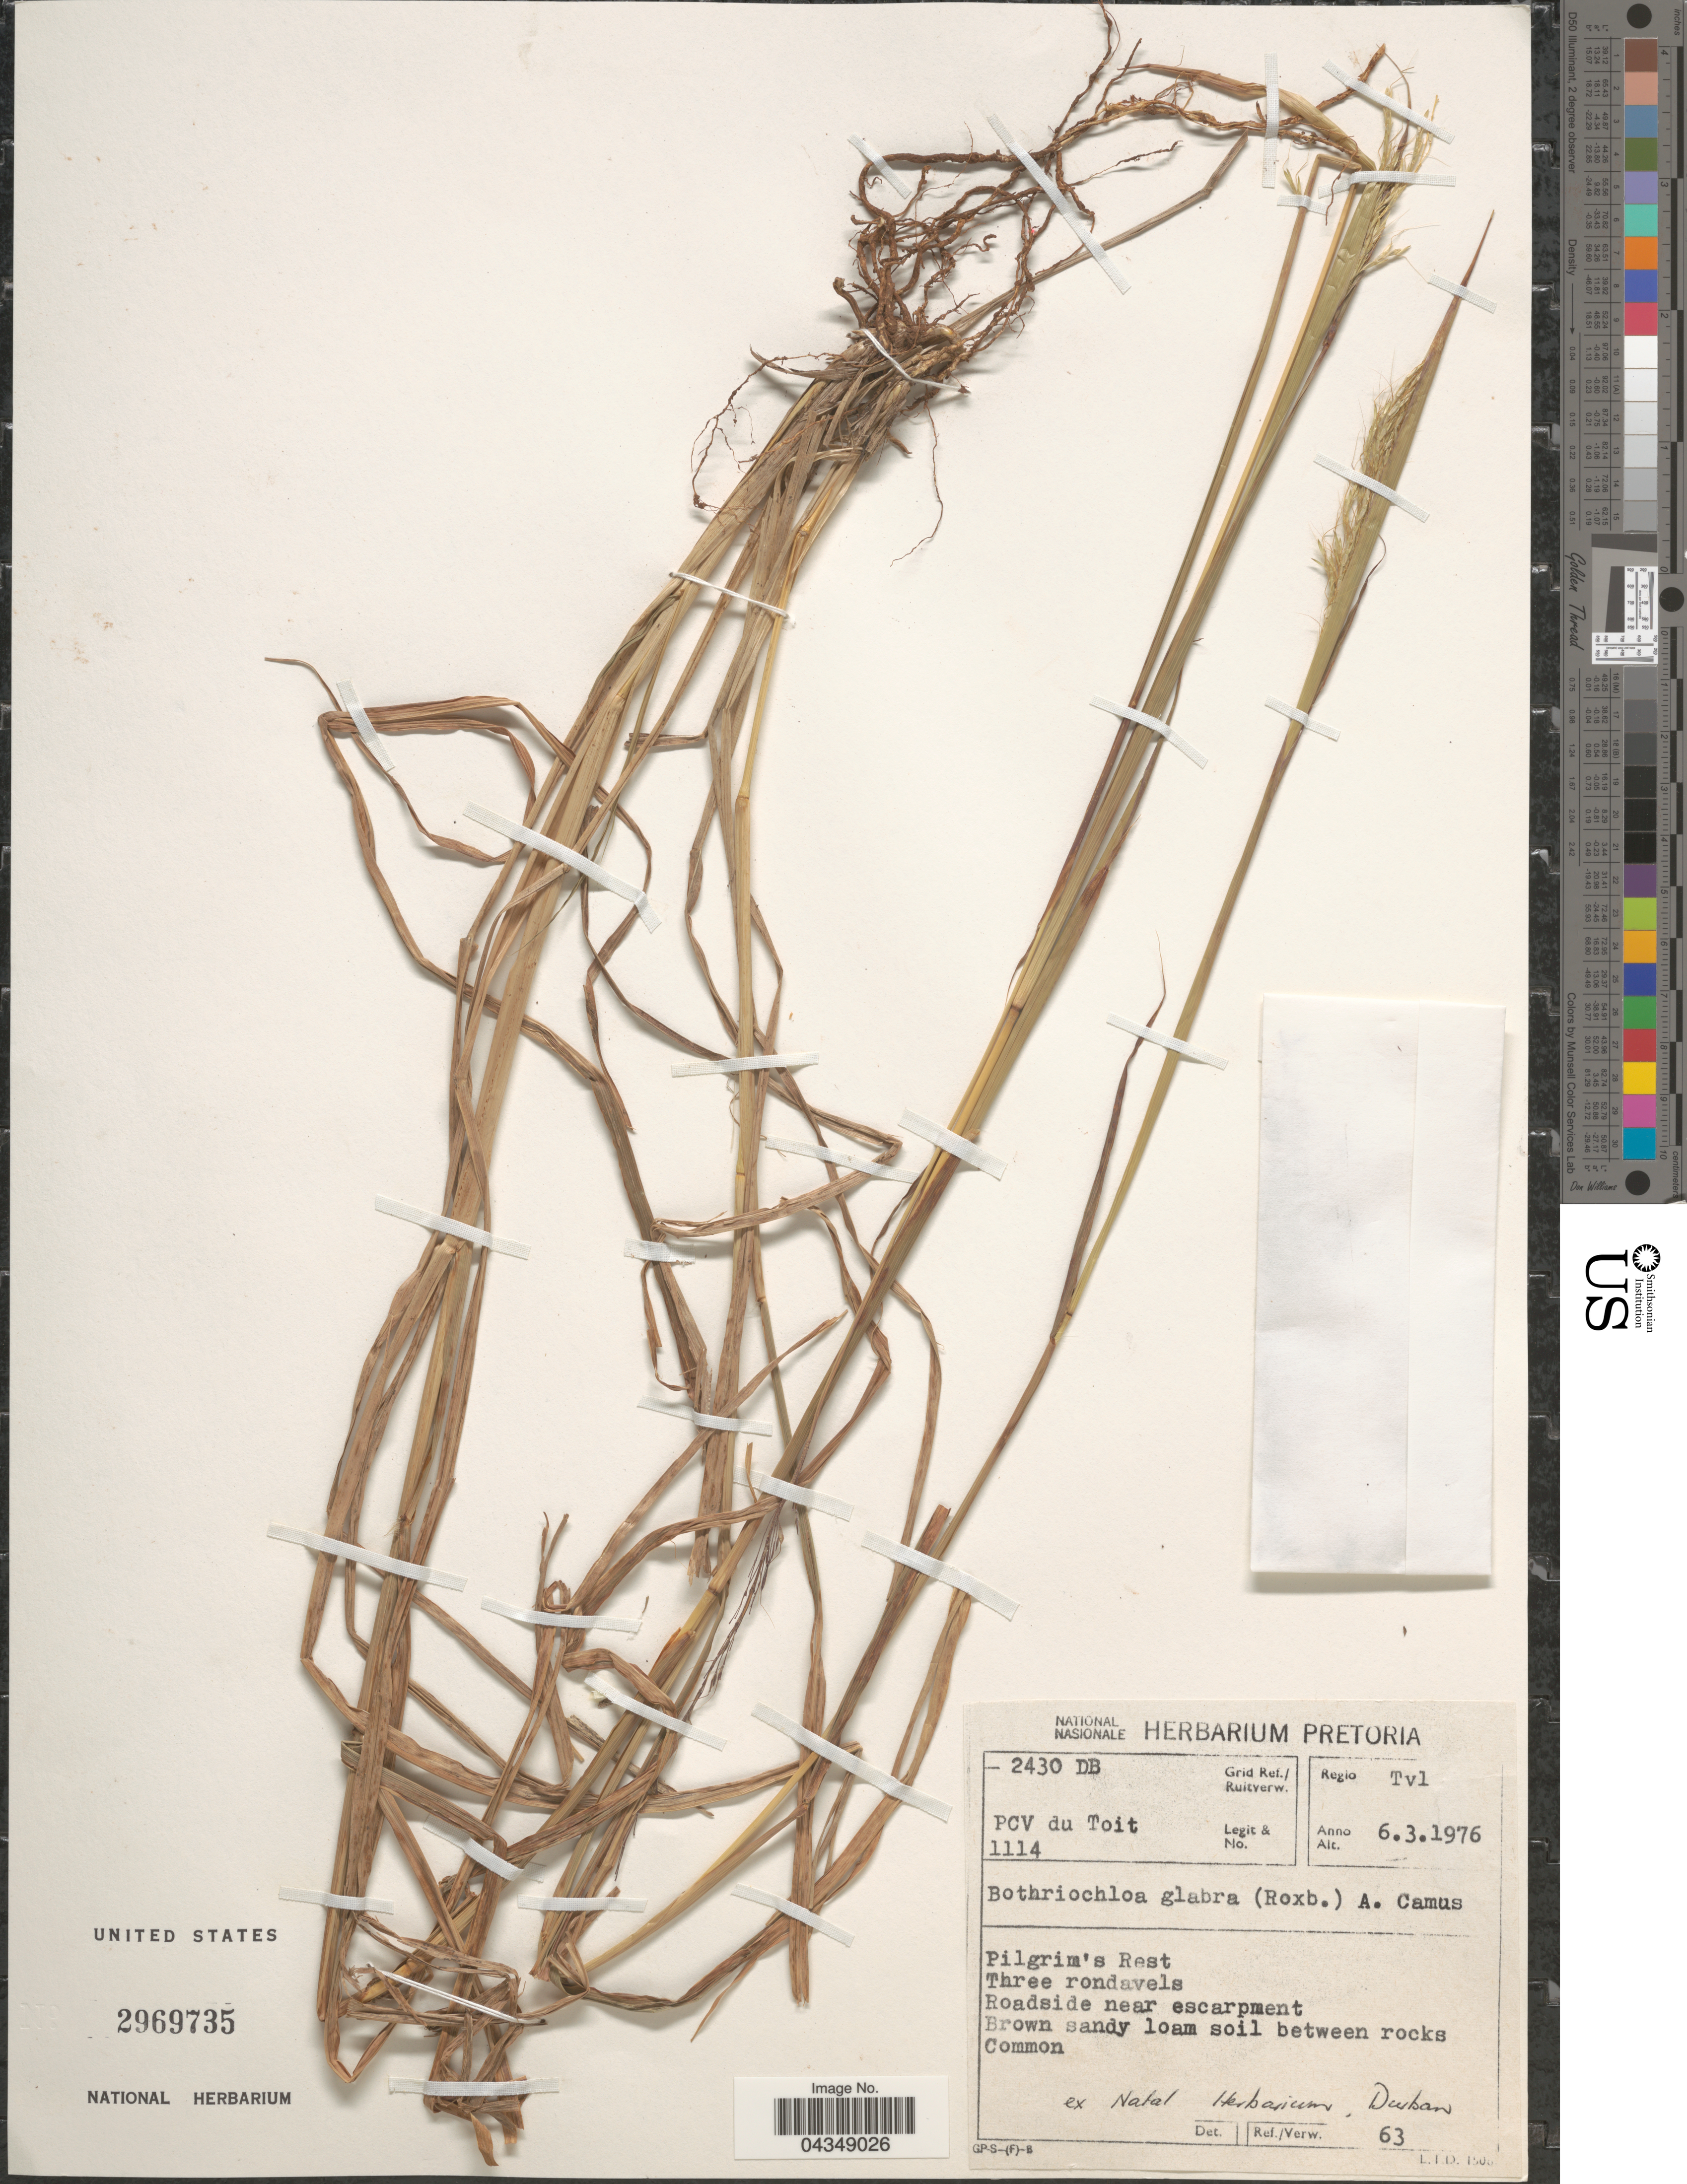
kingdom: Plantae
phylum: Tracheophyta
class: Liliopsida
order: Poales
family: Poaceae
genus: Bothriochloa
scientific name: Bothriochloa bladhii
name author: (Retz.) S.T. Blake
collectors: P. Du Toit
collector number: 1114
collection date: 1976-03-06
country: South Africa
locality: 2430 DB Grid Ref./Ruitverw. Regio Tvl. Pilgrim's Rest. Three rondavels. Roadside near escarpment.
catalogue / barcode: US 2969735